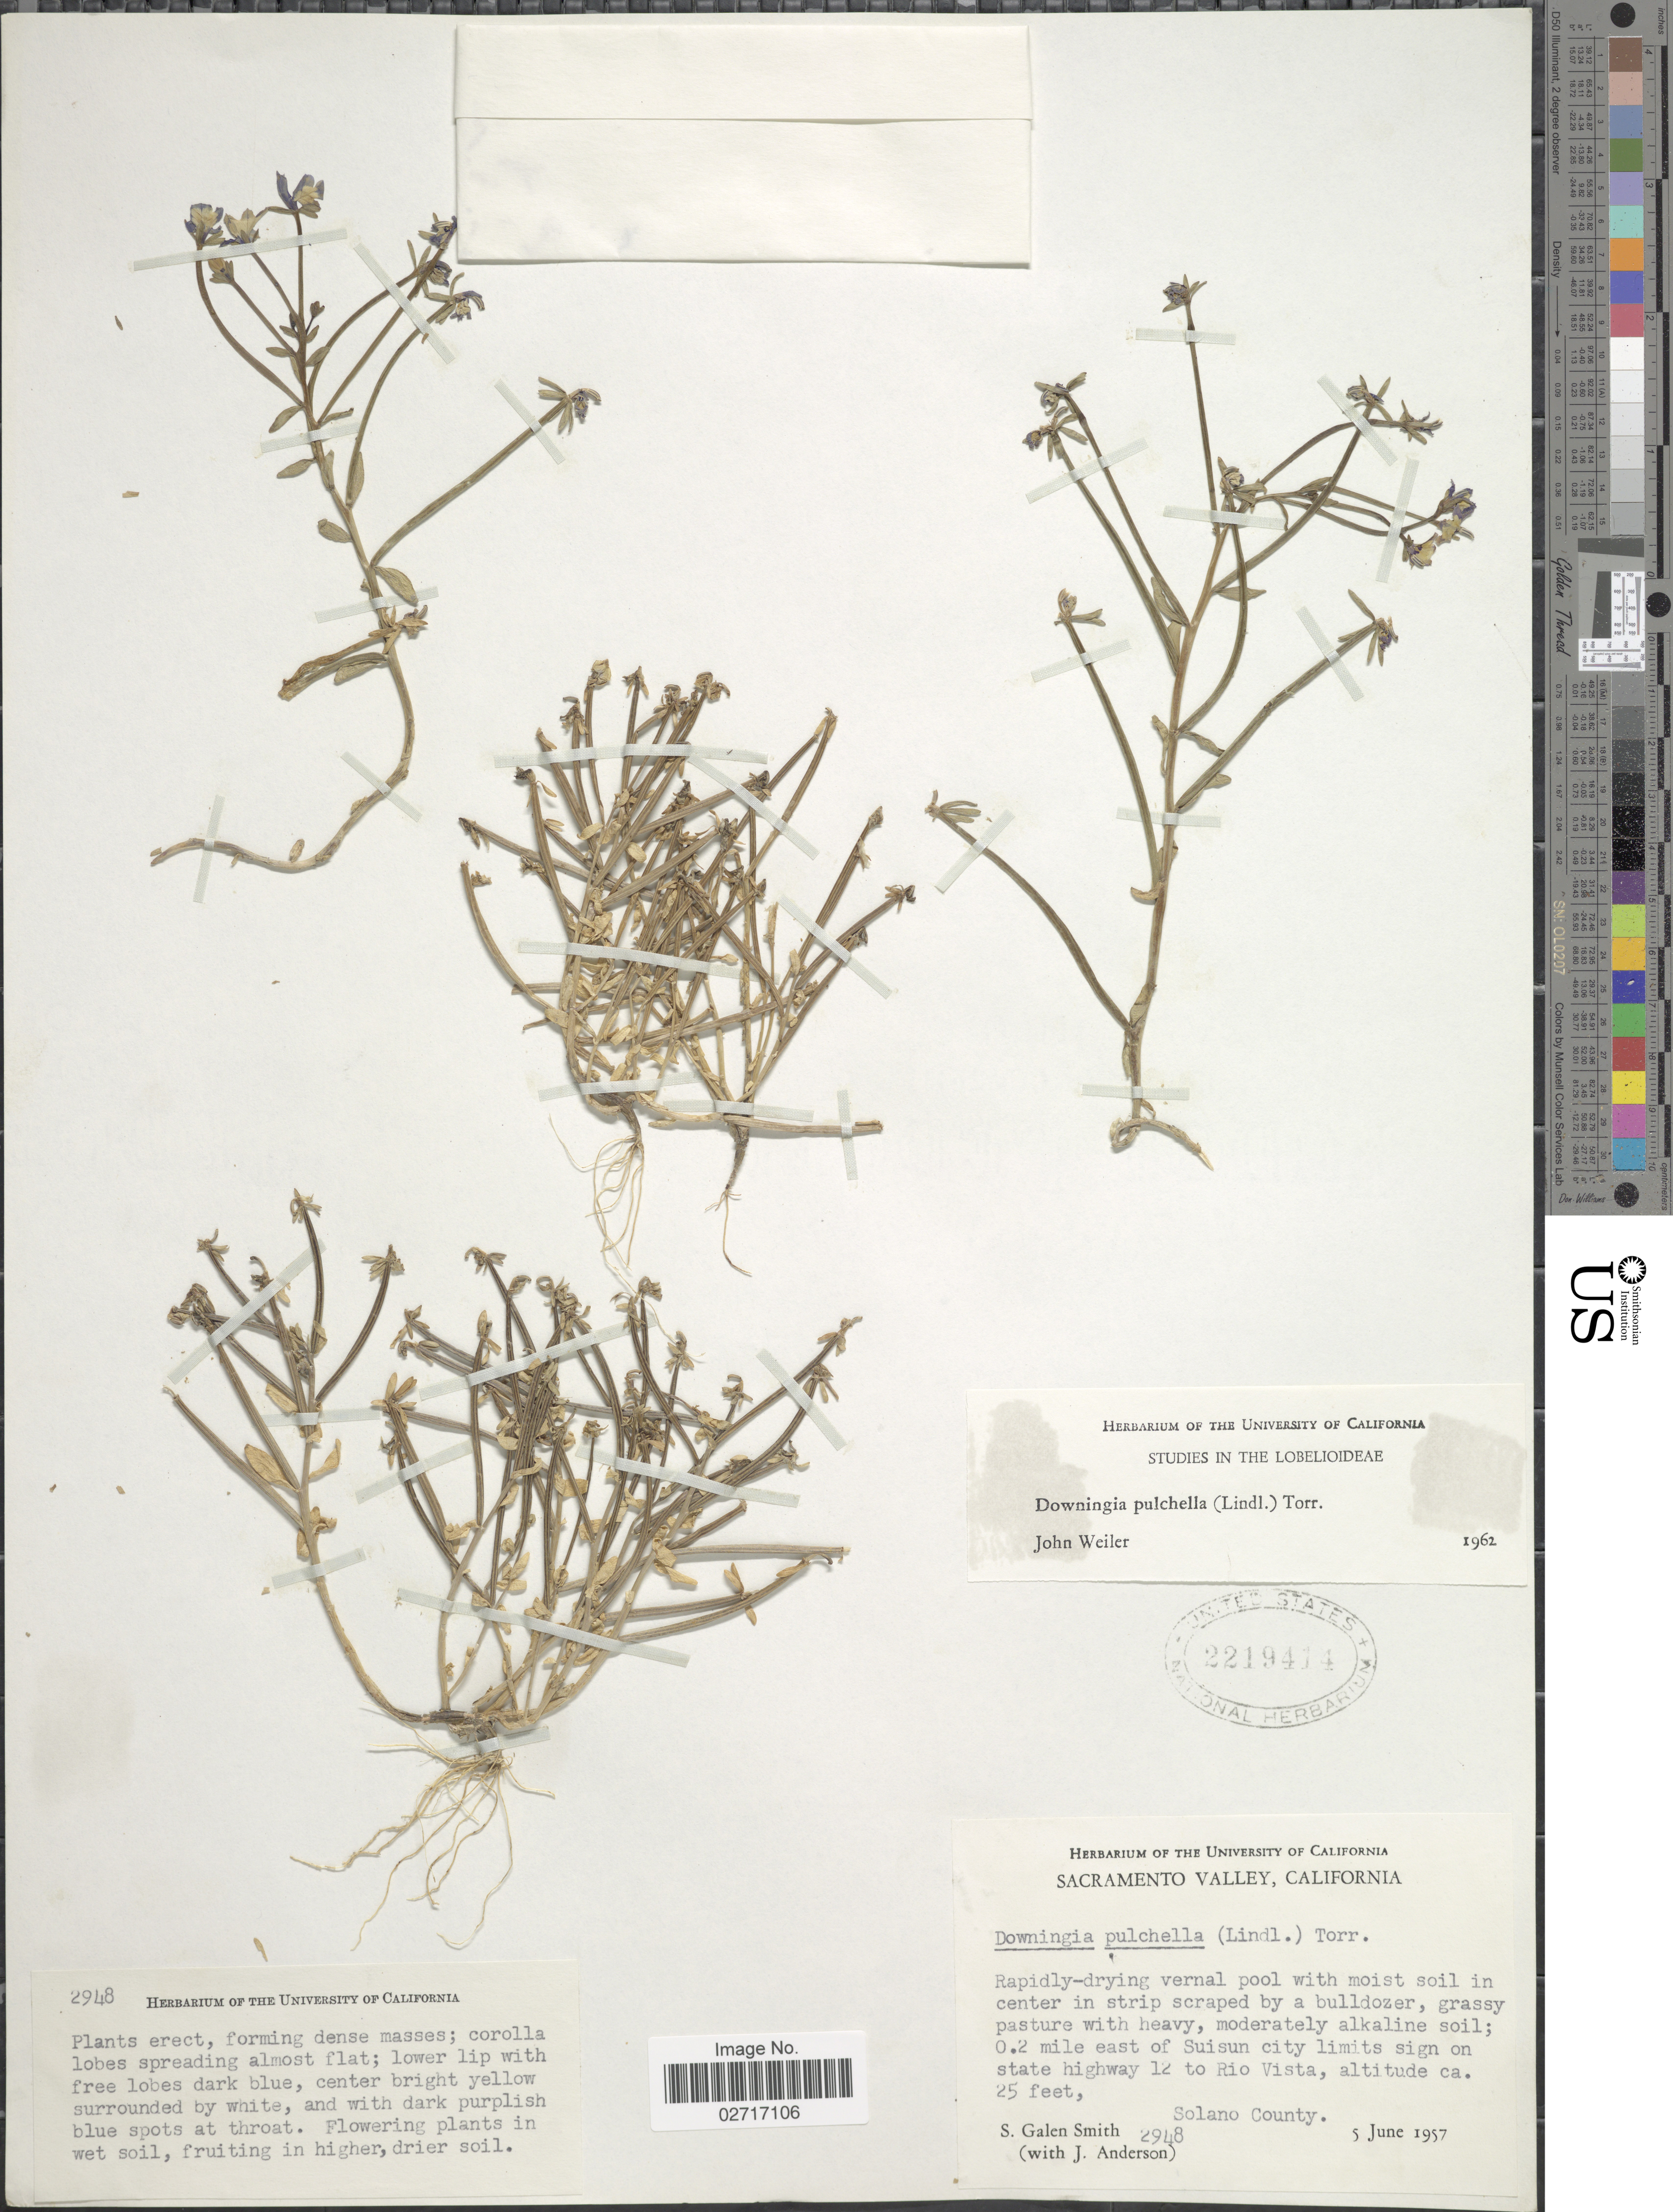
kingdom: Plantae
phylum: Tracheophyta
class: Magnoliopsida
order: Asterales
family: Campanulaceae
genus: Downingia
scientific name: Downingia pulchella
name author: (Lindl.) Torr.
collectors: S. G. Smith & J. Anderson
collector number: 2948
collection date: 1957-06-05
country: United States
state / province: California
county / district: Solano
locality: Sacramento Valley, 0.2 mile east of Suisun City limits sign on state highway 12 to Rio Vista. Solano County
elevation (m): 8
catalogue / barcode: US 2219414